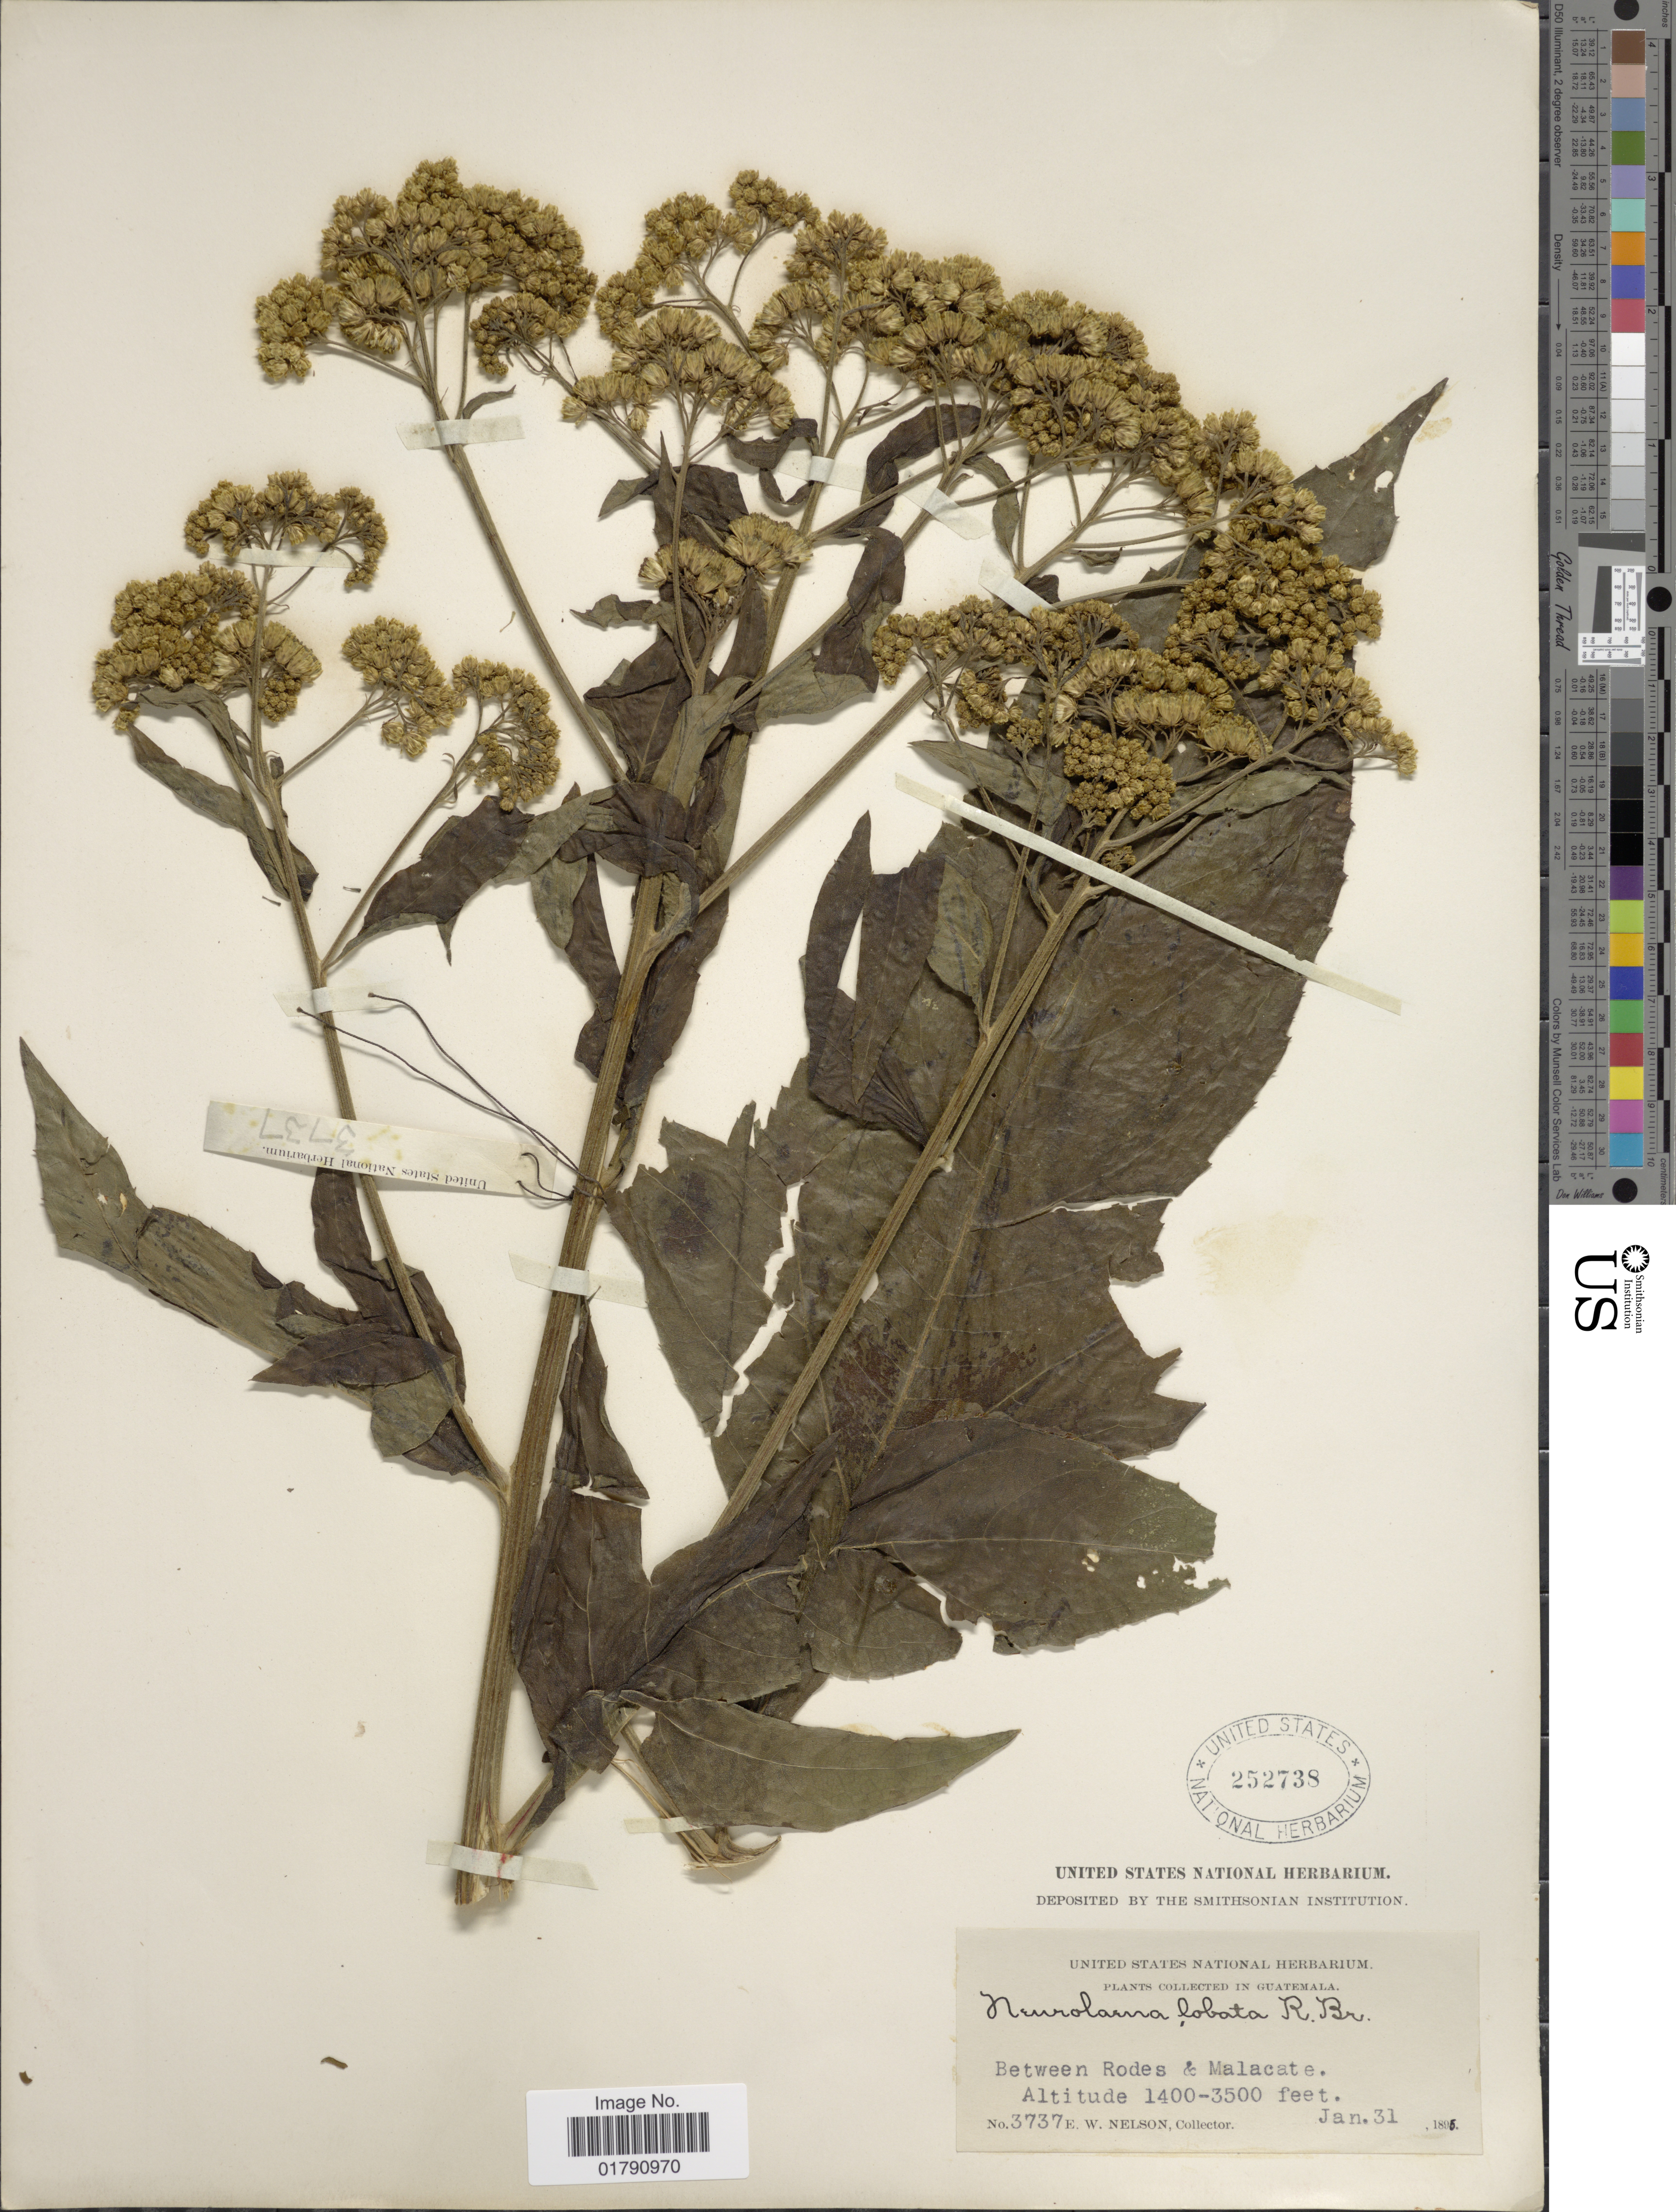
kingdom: Plantae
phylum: Tracheophyta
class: Magnoliopsida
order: Asterales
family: Asteraceae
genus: Neurolaena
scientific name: Neurolaena lobata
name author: (L.) R. Br. ex Cass.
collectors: E. W. Nelson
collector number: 3737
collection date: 1895-01-31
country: Guatemala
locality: Between Rodes & Malacate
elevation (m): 427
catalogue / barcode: US 252738